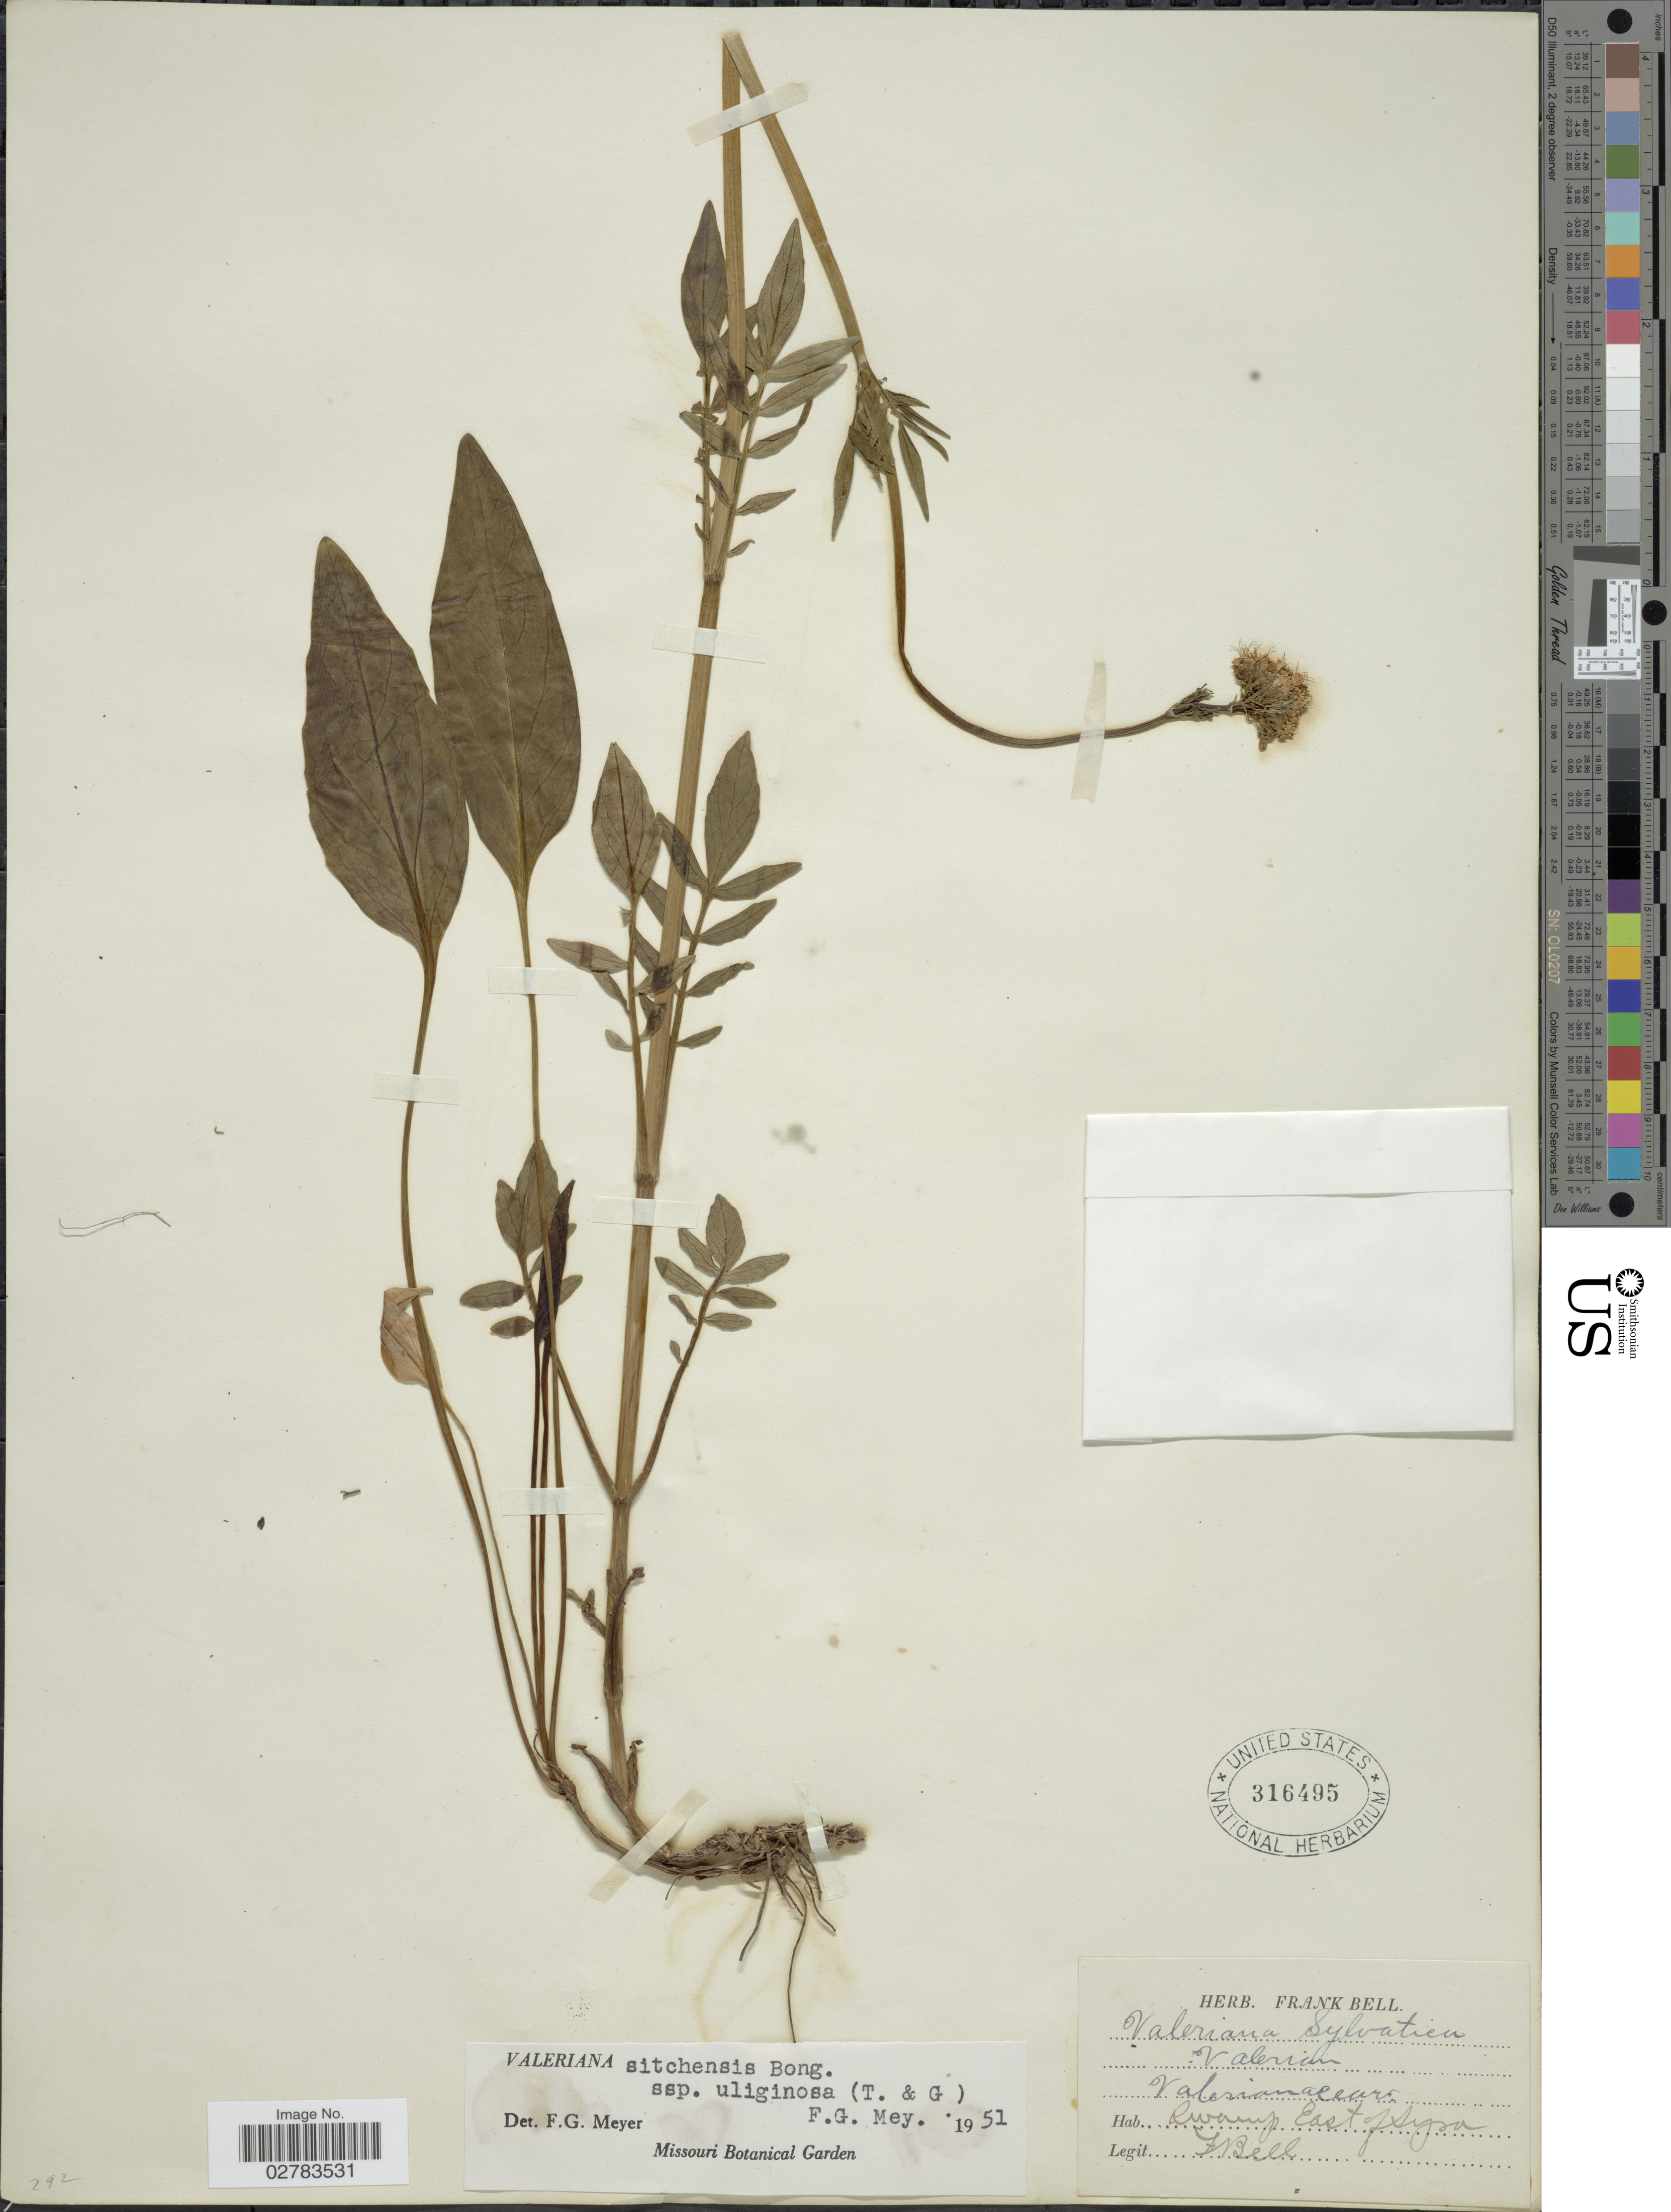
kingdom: Plantae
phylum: Tracheophyta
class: Magnoliopsida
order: Dipsacales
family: Caprifoliaceae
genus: Valeriana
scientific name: Valeriana sitchensis subsp. uliginosa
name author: (Torr. & A. Gray) F.G. Mey.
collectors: F. Bell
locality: Swamp East of Sysa [interpreted]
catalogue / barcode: US 316495